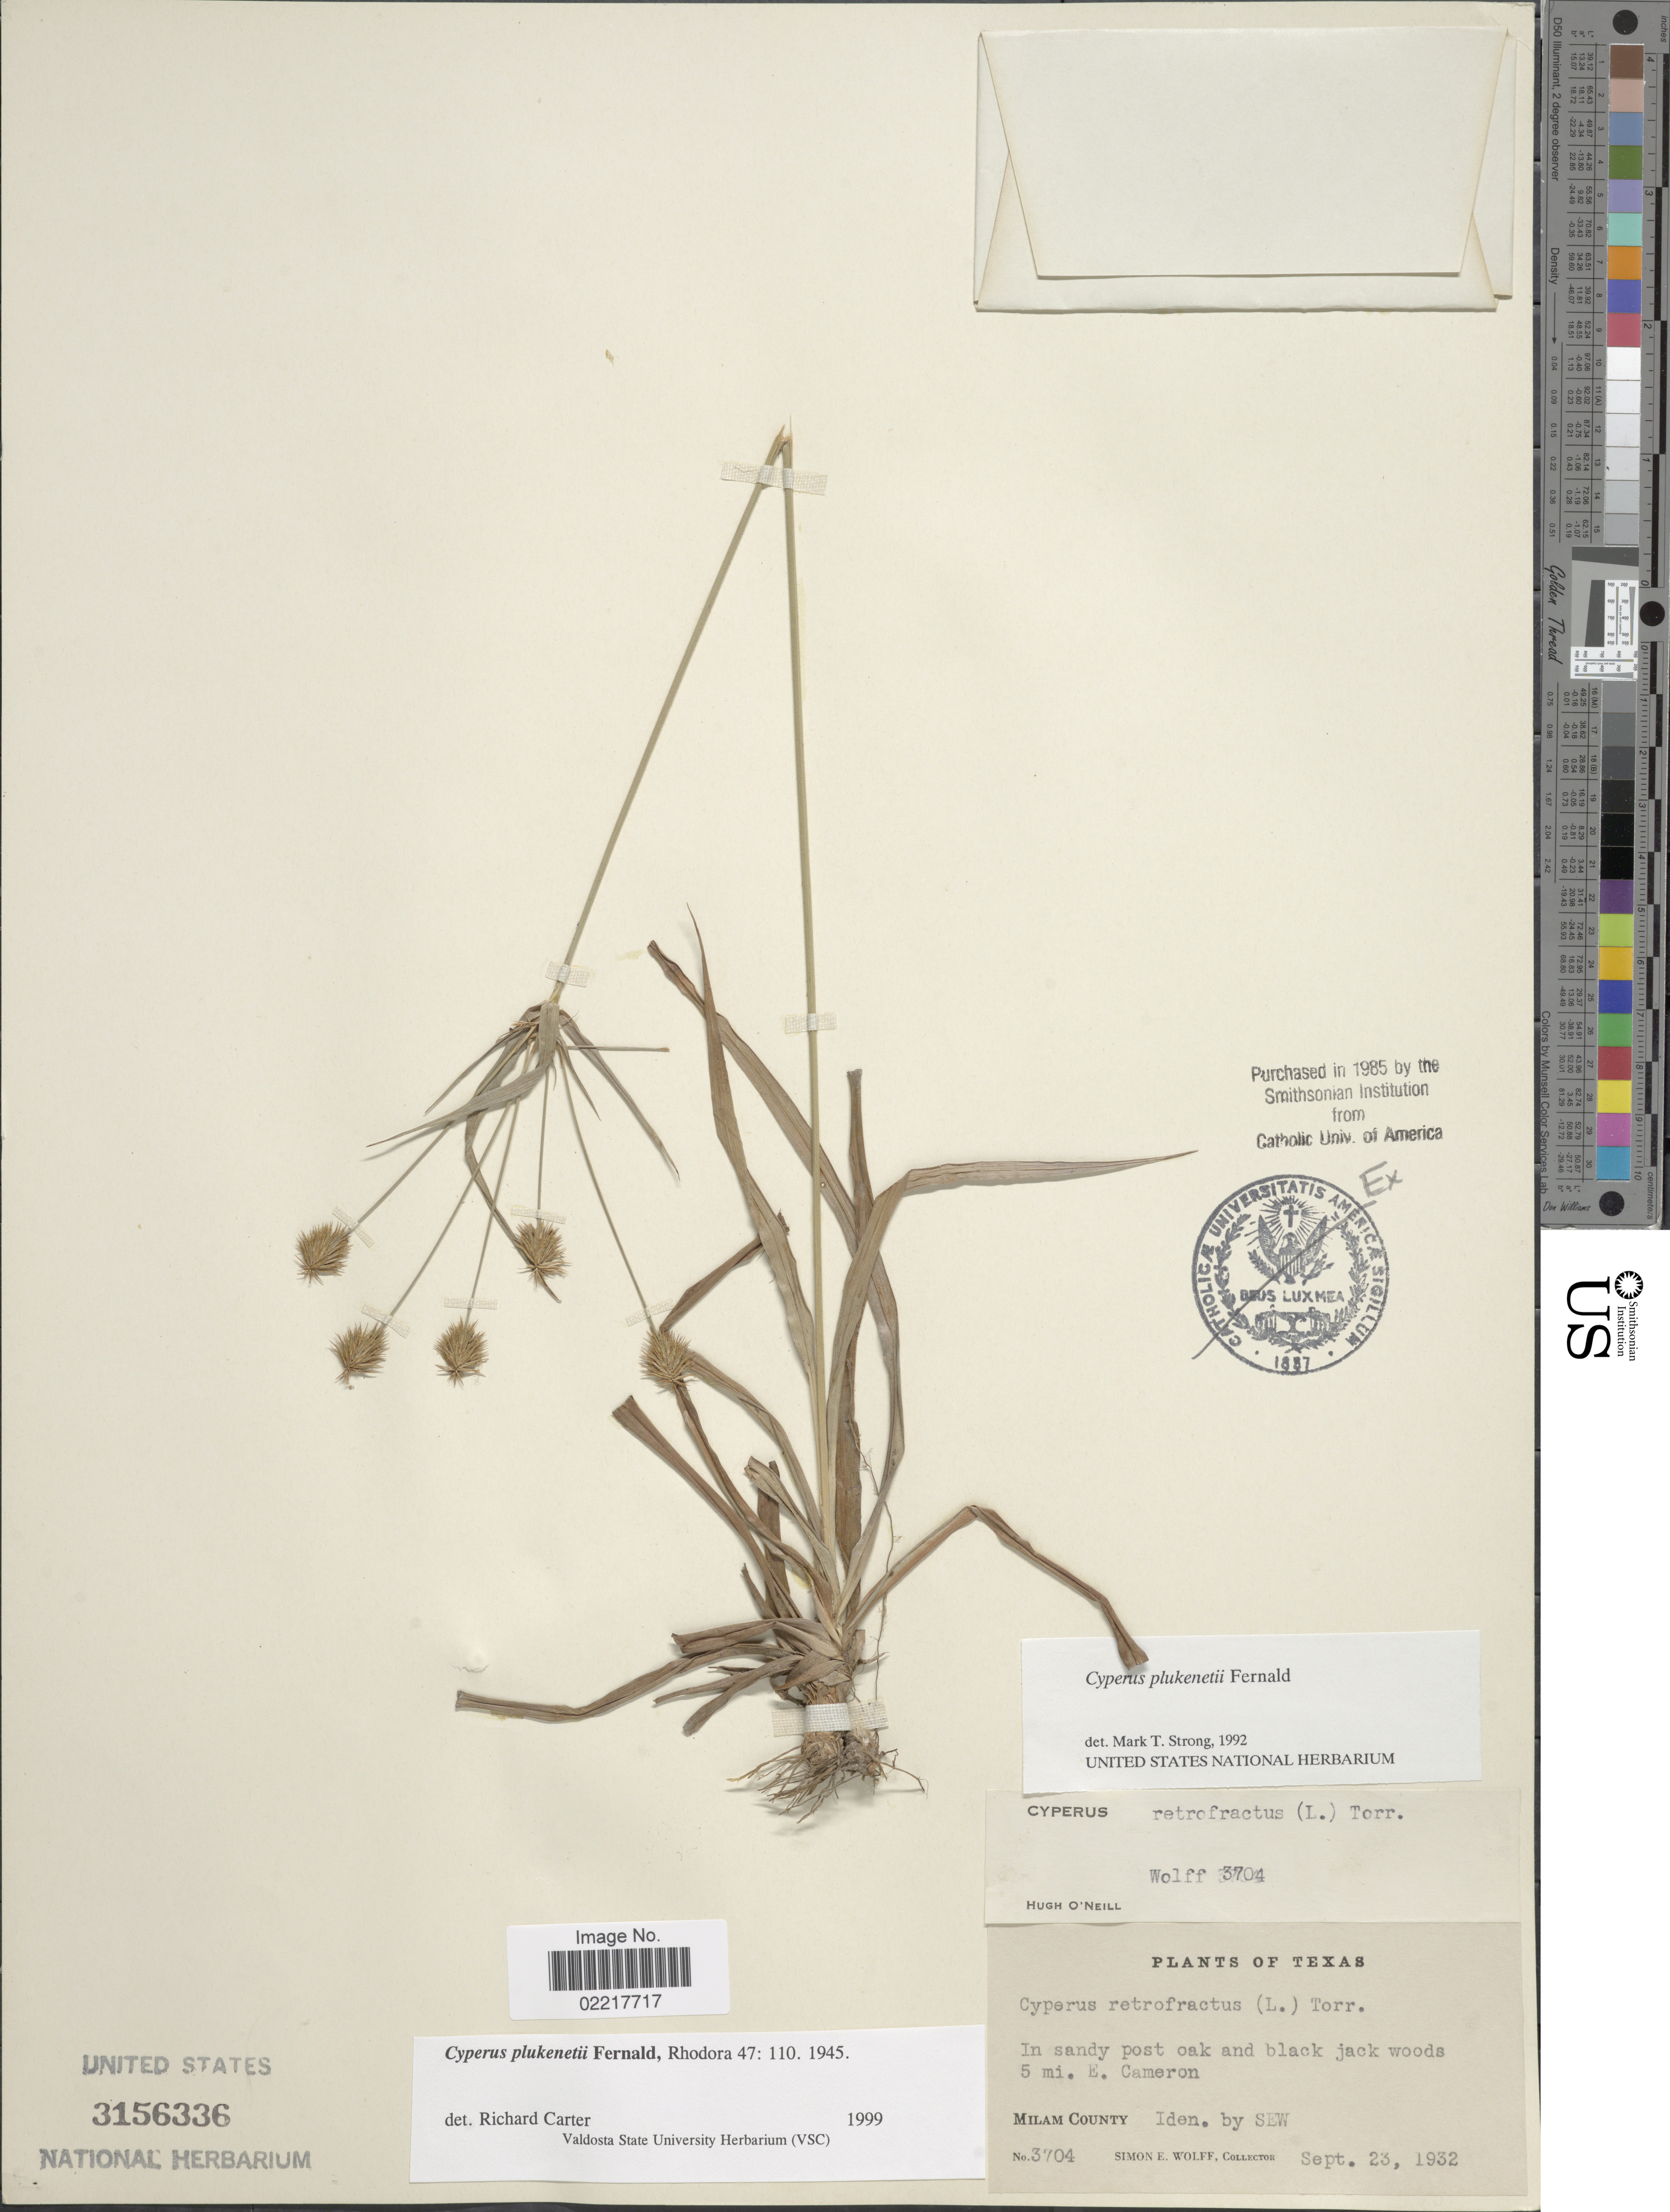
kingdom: Plantae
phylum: Tracheophyta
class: Liliopsida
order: Poales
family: Cyperaceae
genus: Cyperus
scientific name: Cyperus plukenetii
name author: Fernald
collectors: S. E. Wolff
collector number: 3704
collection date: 1932-09-23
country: United States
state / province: Texas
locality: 5 mi. E. Cameron. Milam County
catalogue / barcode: US 3156336